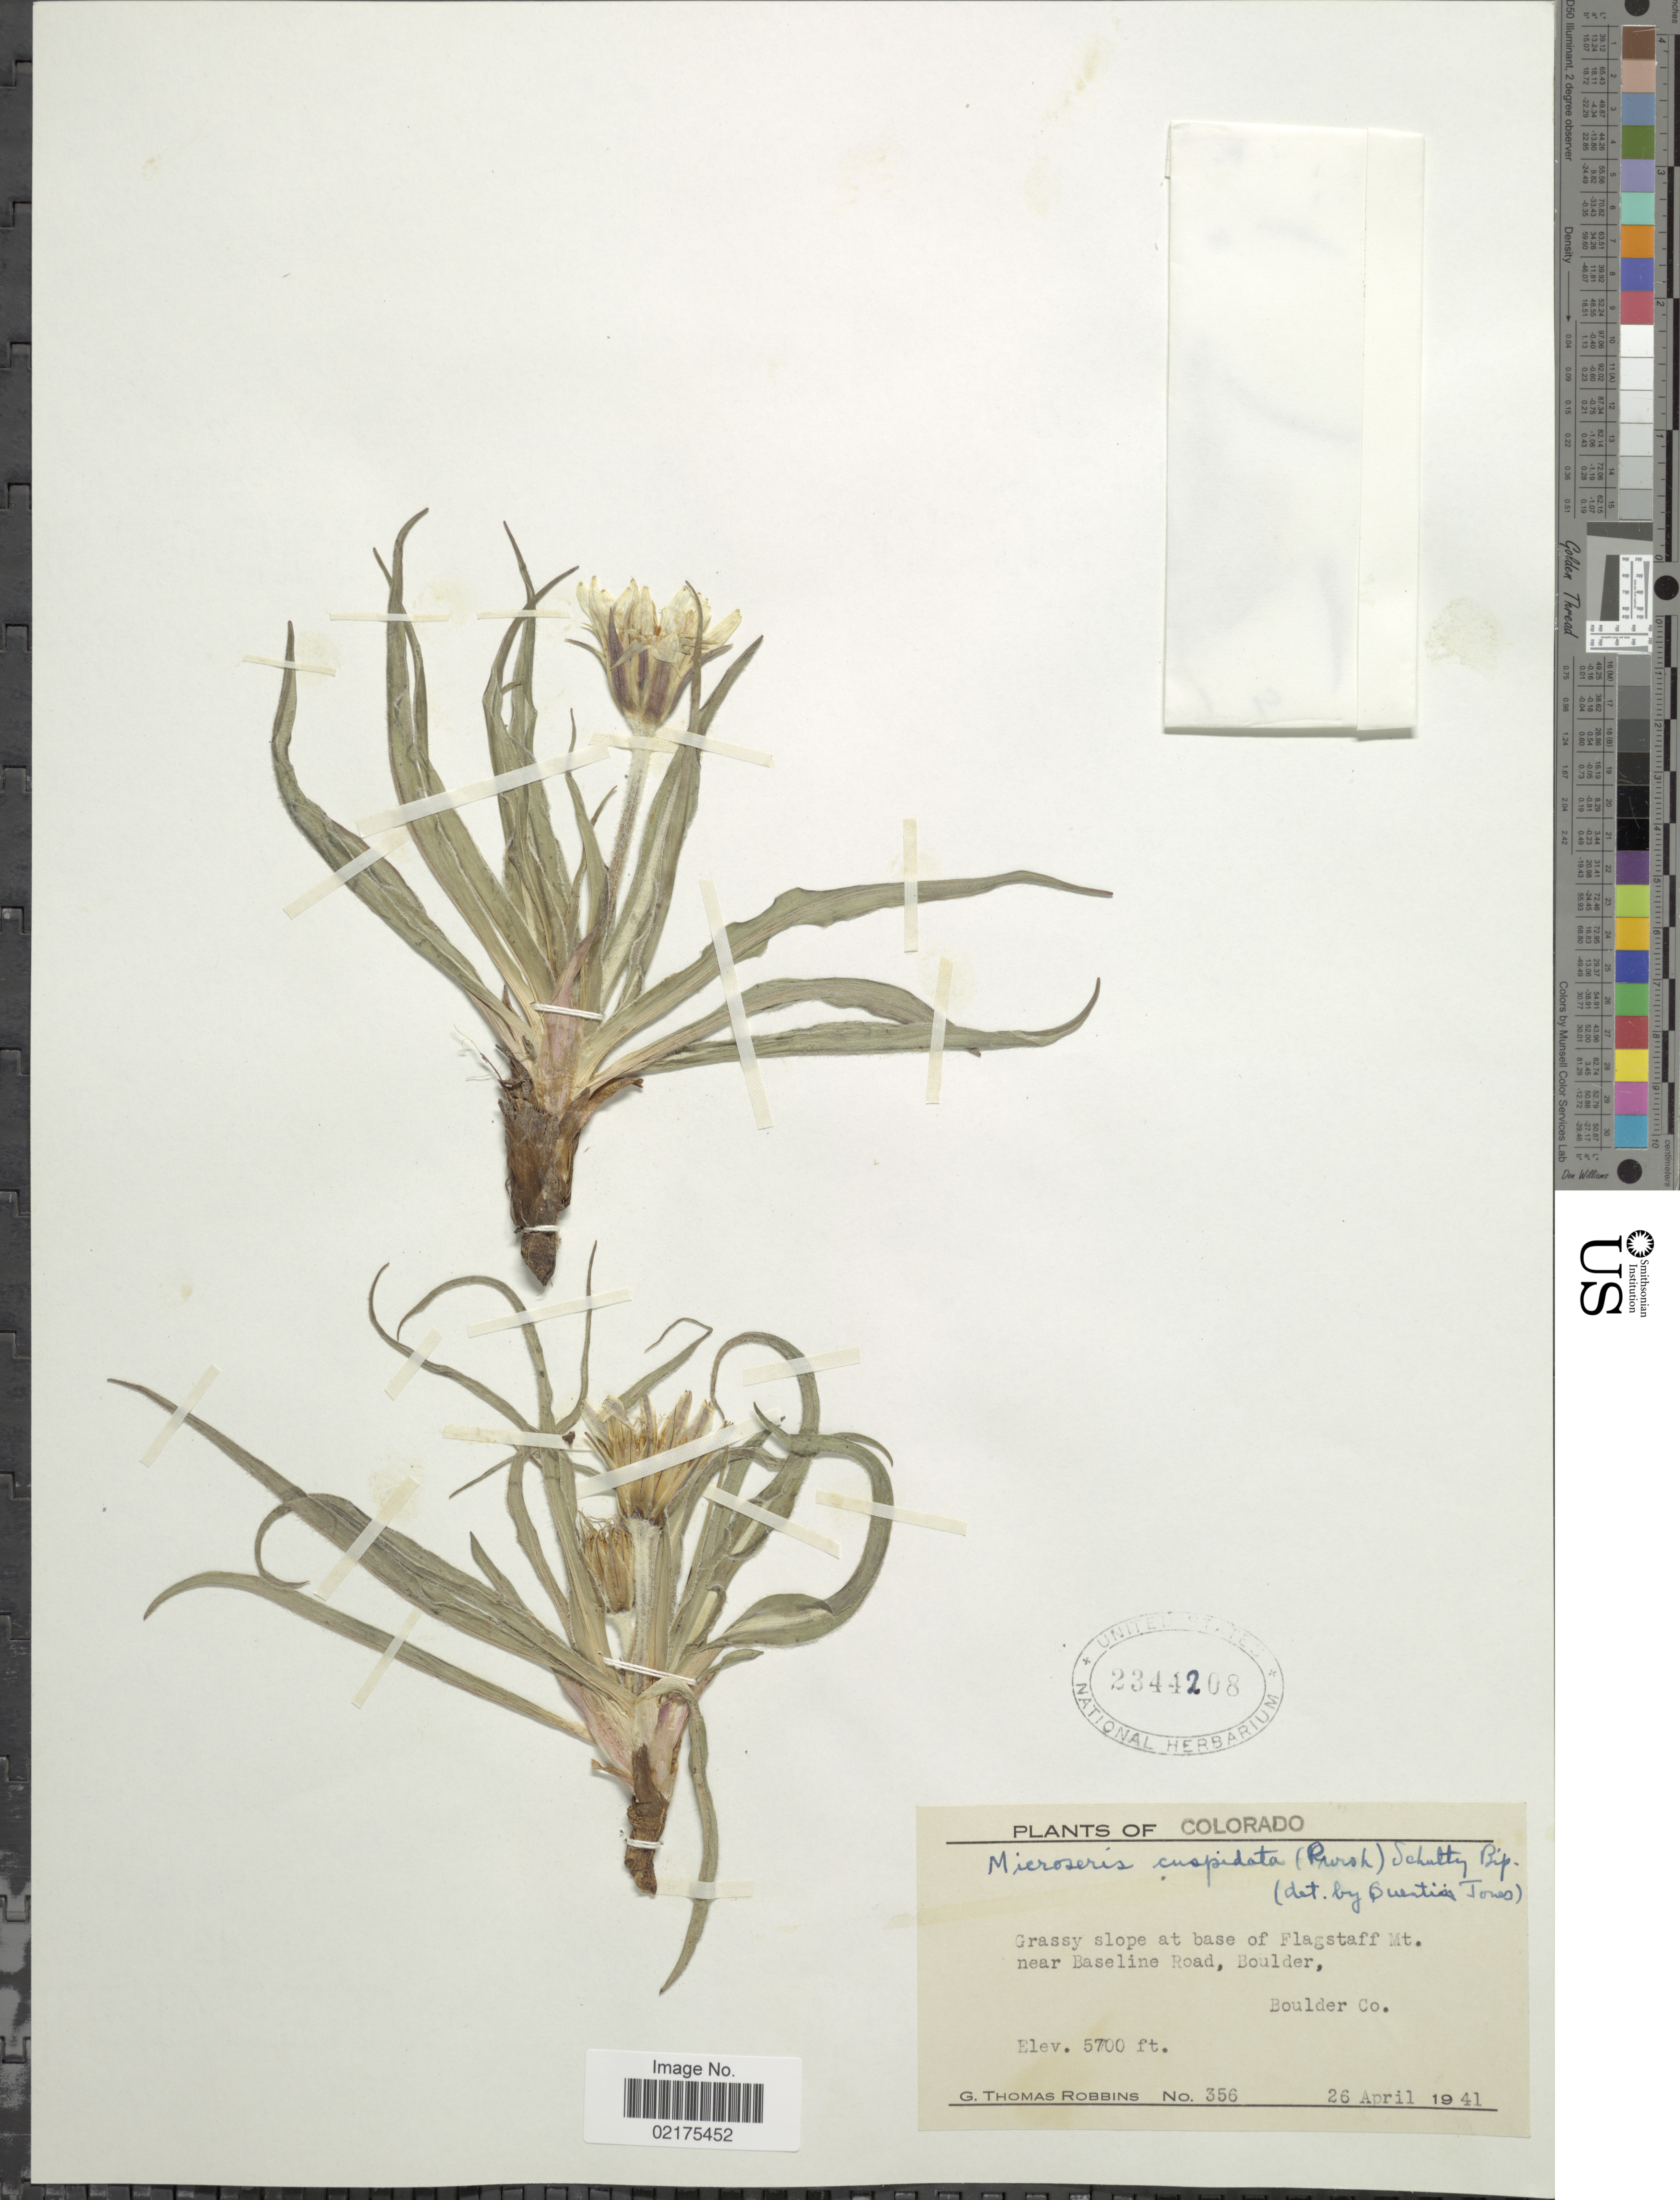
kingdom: Plantae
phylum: Tracheophyta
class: Magnoliopsida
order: Asterales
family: Asteraceae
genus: Nothocalais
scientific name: Nothocalais cuspidata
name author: (Pursh) Greene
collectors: G. T. Robbins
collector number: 356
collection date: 1941-04-26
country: United States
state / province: Colorado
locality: Colorado, grassy slope at base of Flaggstaff Mt. near Baseline Road, Boulder co.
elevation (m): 1737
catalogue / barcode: US 2344208